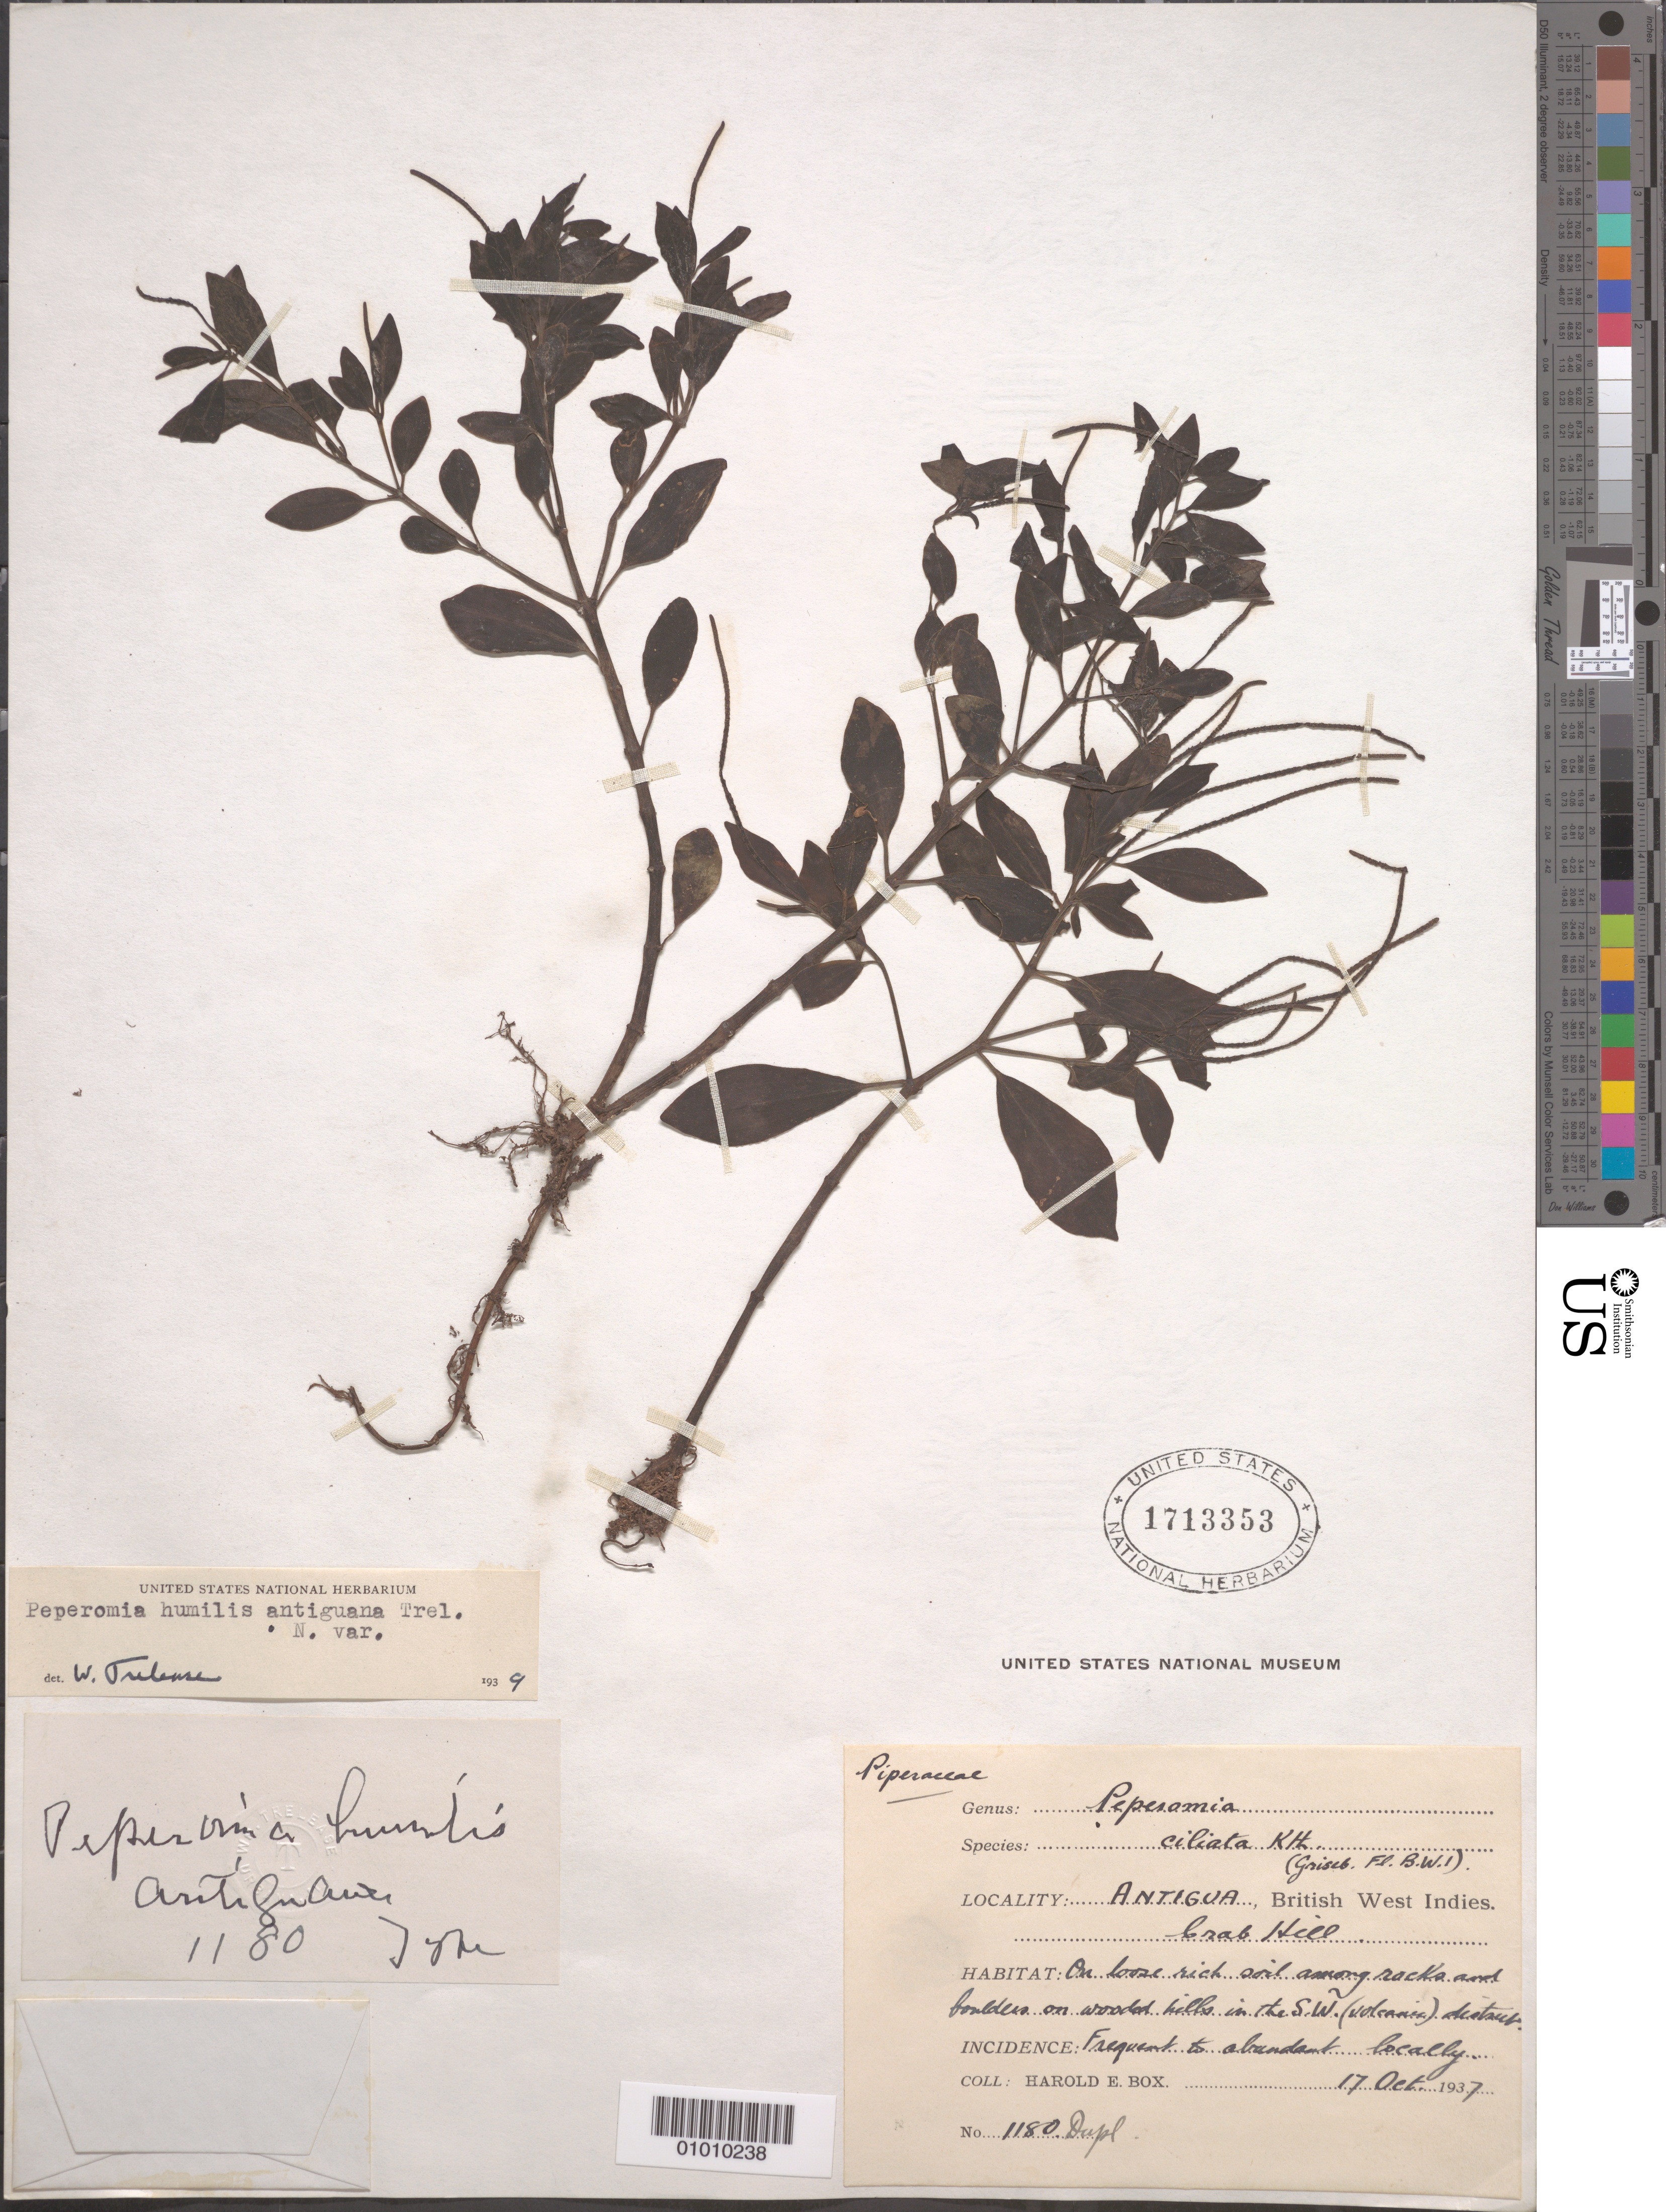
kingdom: Plantae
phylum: Tracheophyta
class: Magnoliopsida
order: Piperales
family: Piperaceae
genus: Peperomia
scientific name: Peperomia humilis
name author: (Vahl) A. Dietr.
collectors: H. E. Box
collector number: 1180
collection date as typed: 17 Oct 1937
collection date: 1937-10-17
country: Antigua and Barbuda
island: Antigua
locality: Crab Hill. On loose rich soil among rocks and boulders on wooded hills in the SW (volcanic) district.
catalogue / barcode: US 1713353